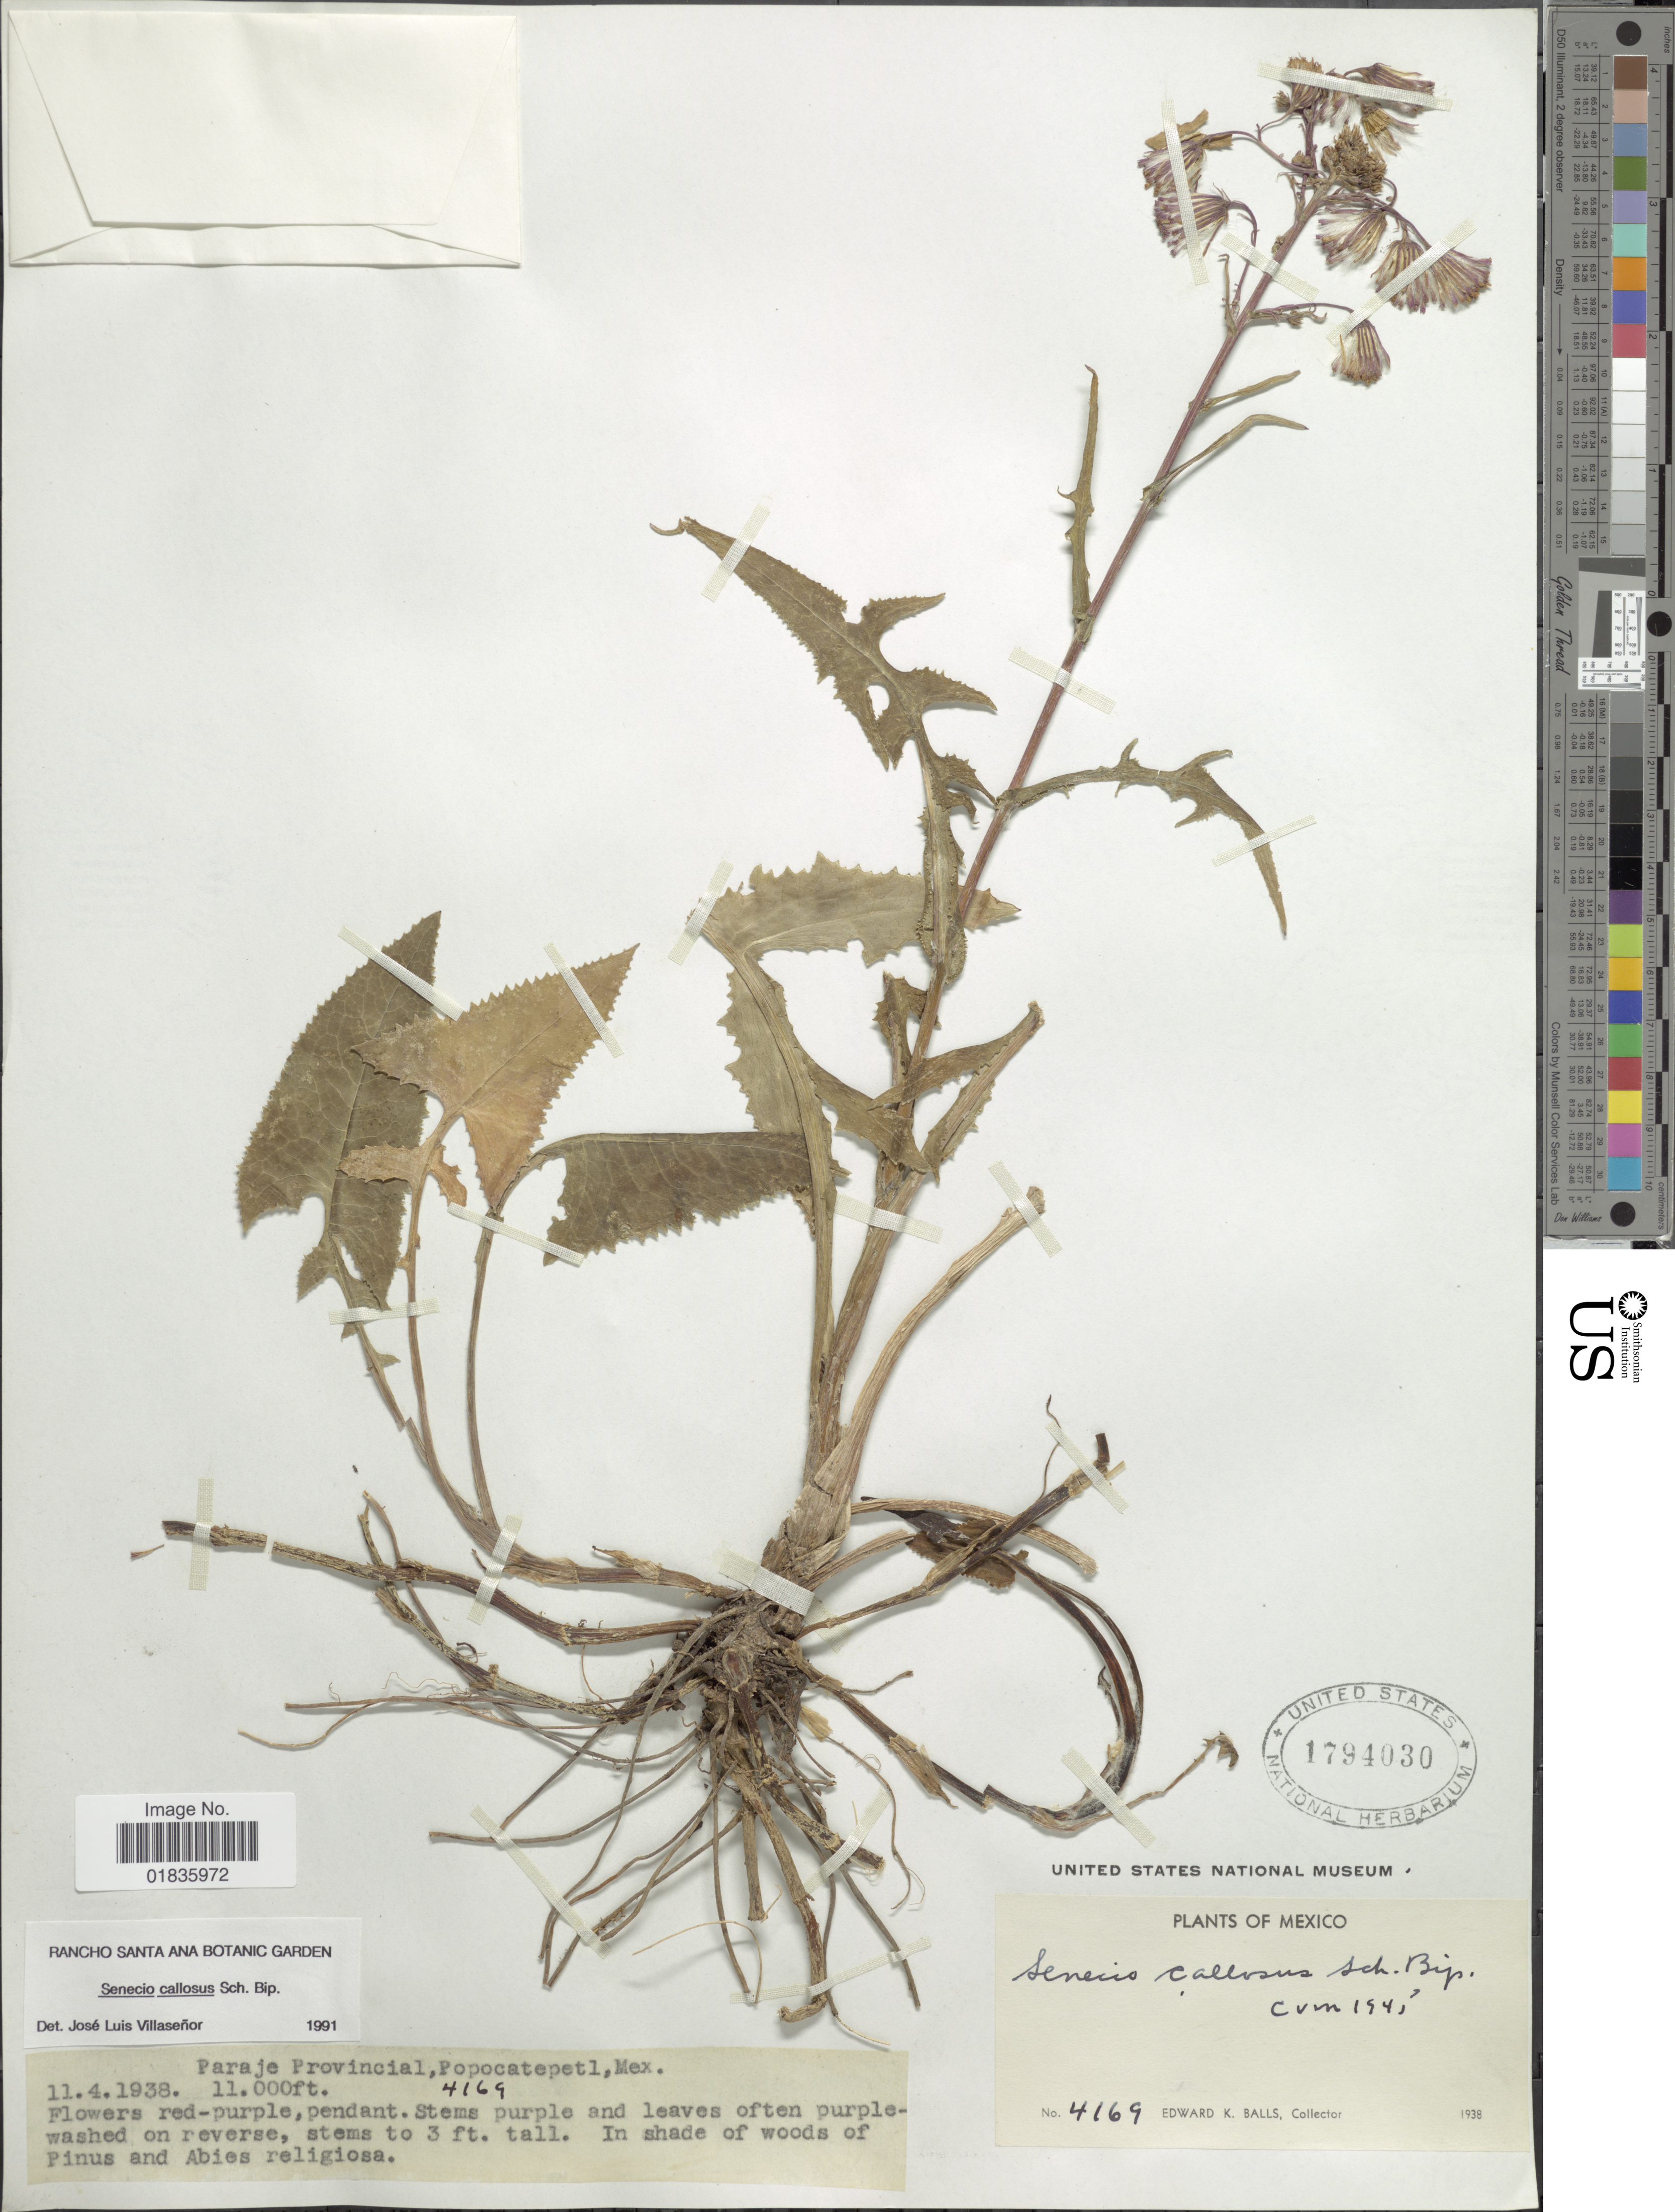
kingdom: Plantae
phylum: Tracheophyta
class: Magnoliopsida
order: Asterales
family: Asteraceae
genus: Senecio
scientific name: Senecio callosus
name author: Sch. Bip.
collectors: E. K. Balls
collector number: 4169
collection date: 1938-04-11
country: Mexico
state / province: México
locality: Paraje Provincial, Popocatepetl.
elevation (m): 3353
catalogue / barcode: US 1794030